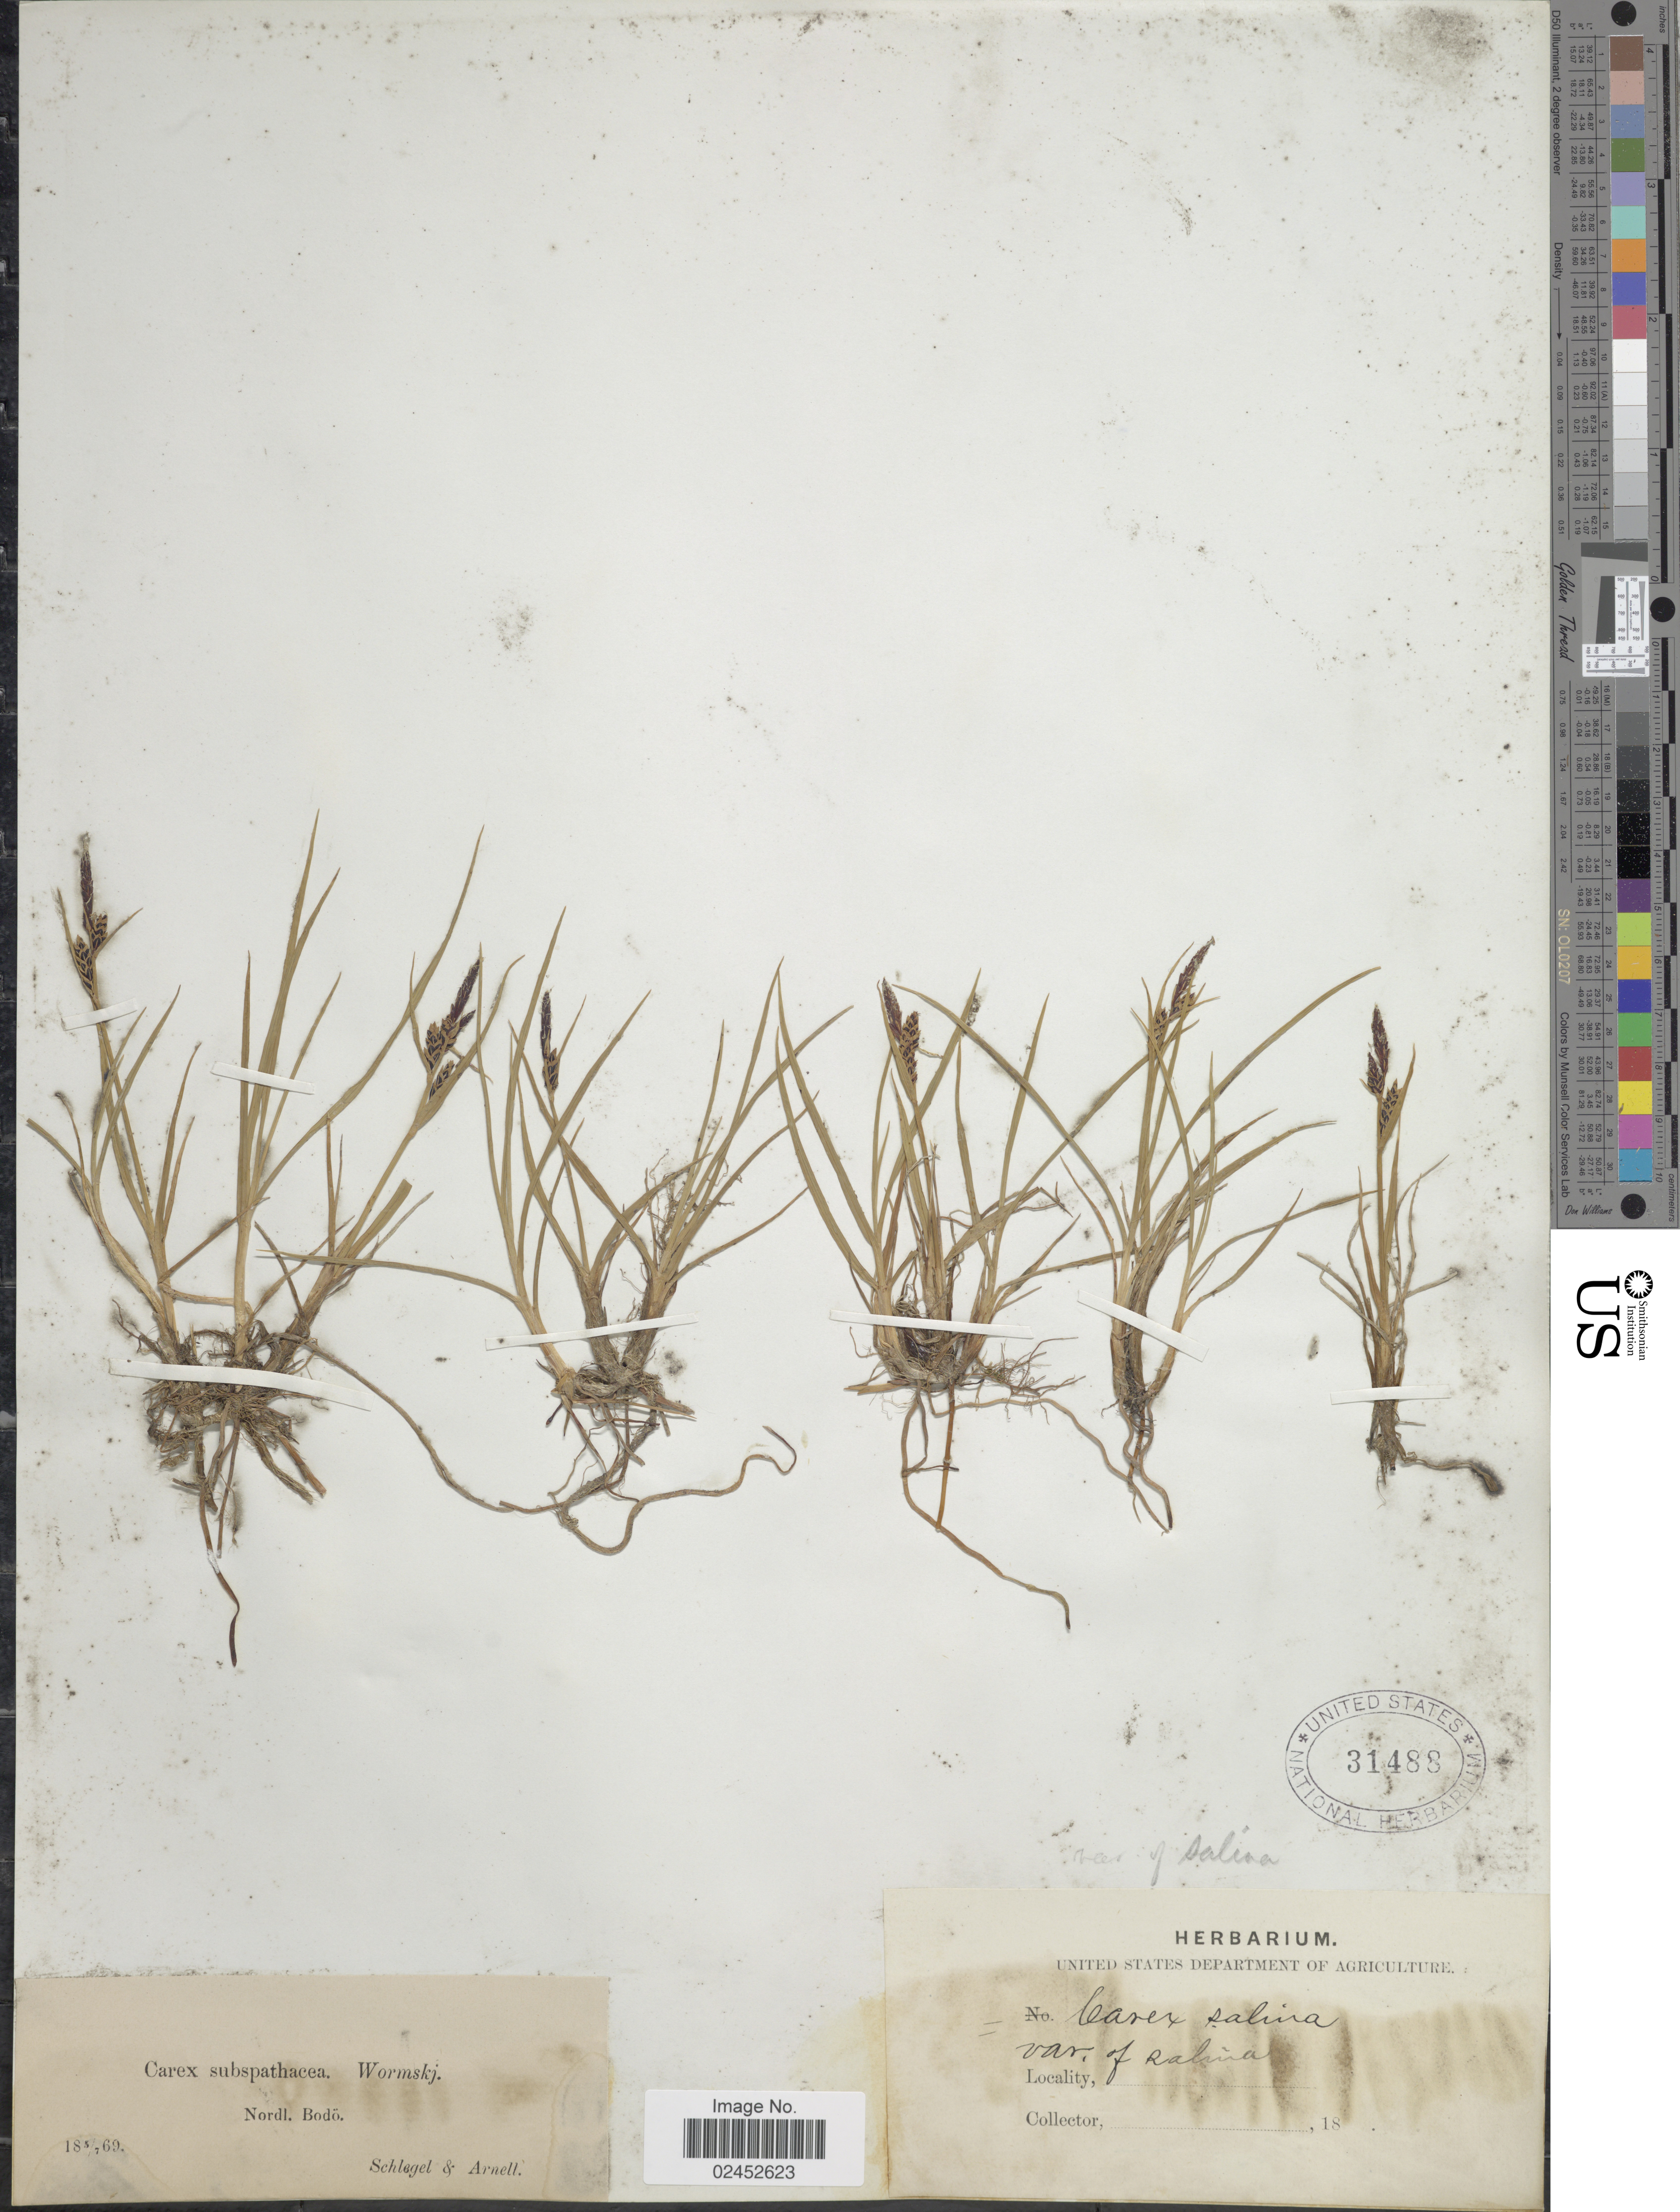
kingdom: Plantae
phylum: Tracheophyta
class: Liliopsida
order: Poales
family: Cyperaceae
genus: Carex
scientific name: Carex salina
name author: Wahlenb.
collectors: Schlegel & Arnell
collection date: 1869-07-05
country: Norway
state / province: Nordland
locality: Bodö.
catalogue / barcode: US 31488